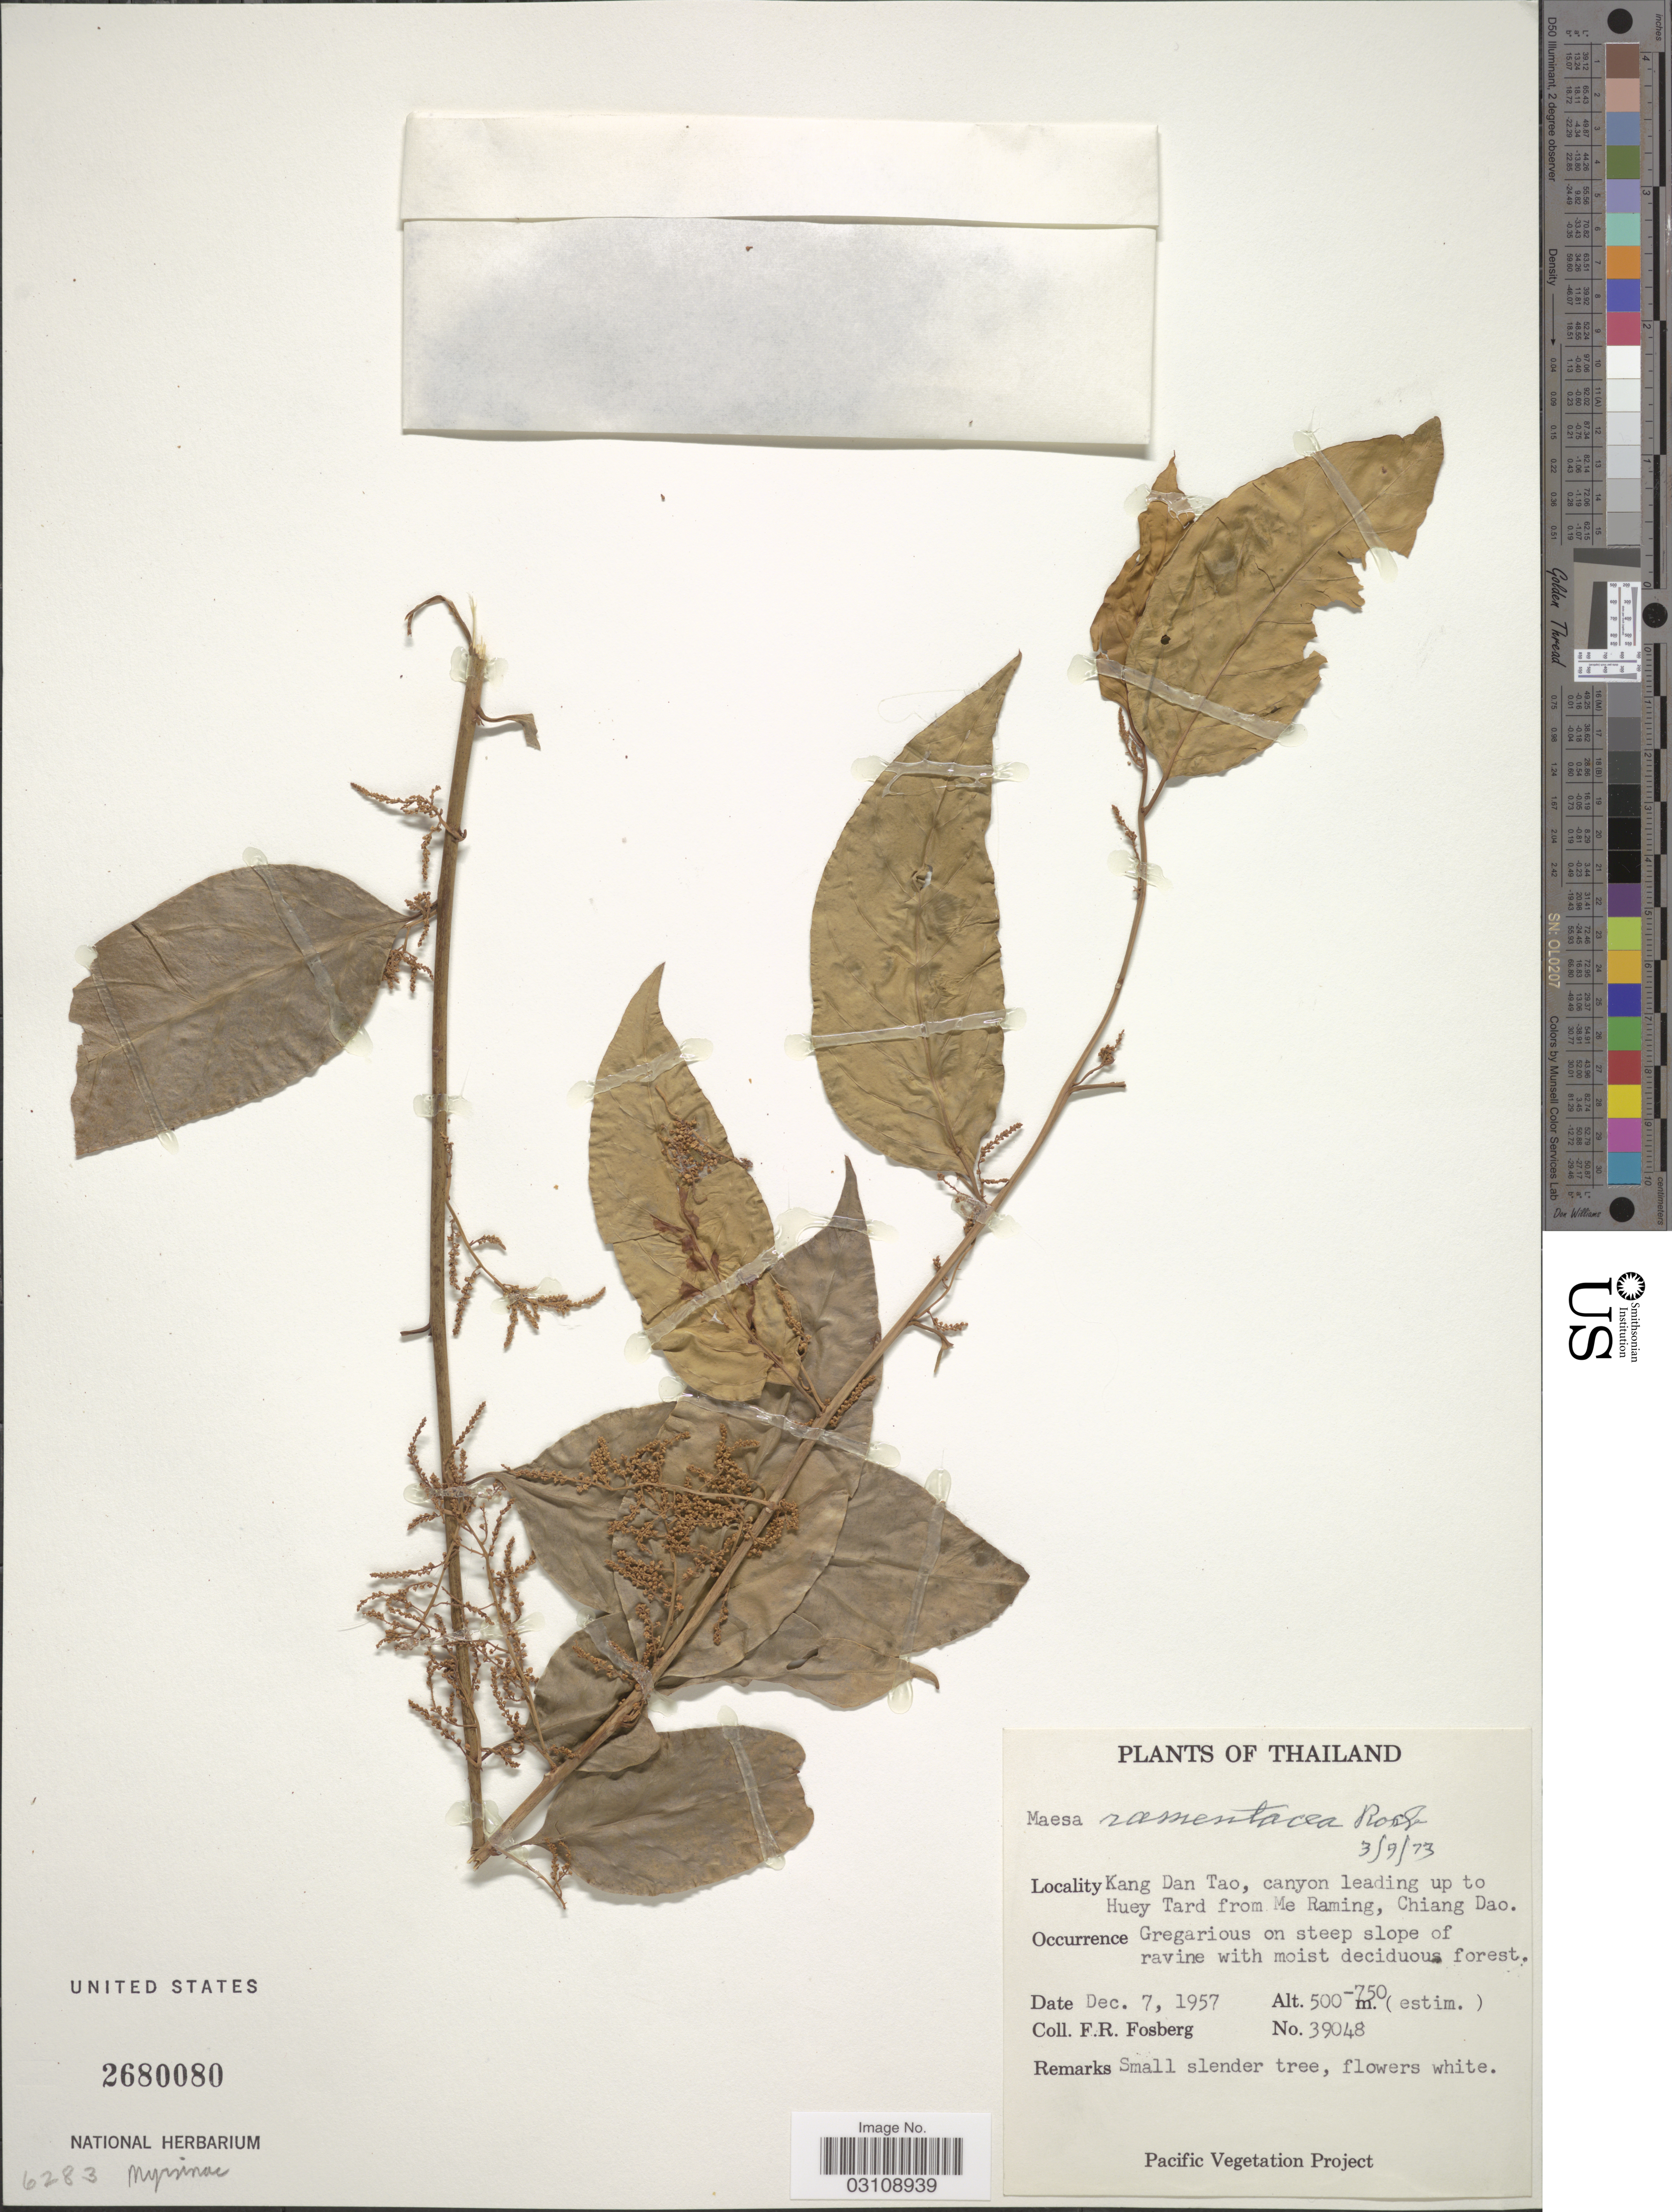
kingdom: Plantae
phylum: Tracheophyta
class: Magnoliopsida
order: Ericales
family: Primulaceae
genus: Maesa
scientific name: Maesa ramentacea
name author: (Roxb.) A. DC.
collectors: F. R. Fosberg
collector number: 39048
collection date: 1957-12-07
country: Thailand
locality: Kang Dan Tao, canyon leading up to Huey Tard from Me Raming, Chiang Dao.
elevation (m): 500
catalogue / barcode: US 2680080